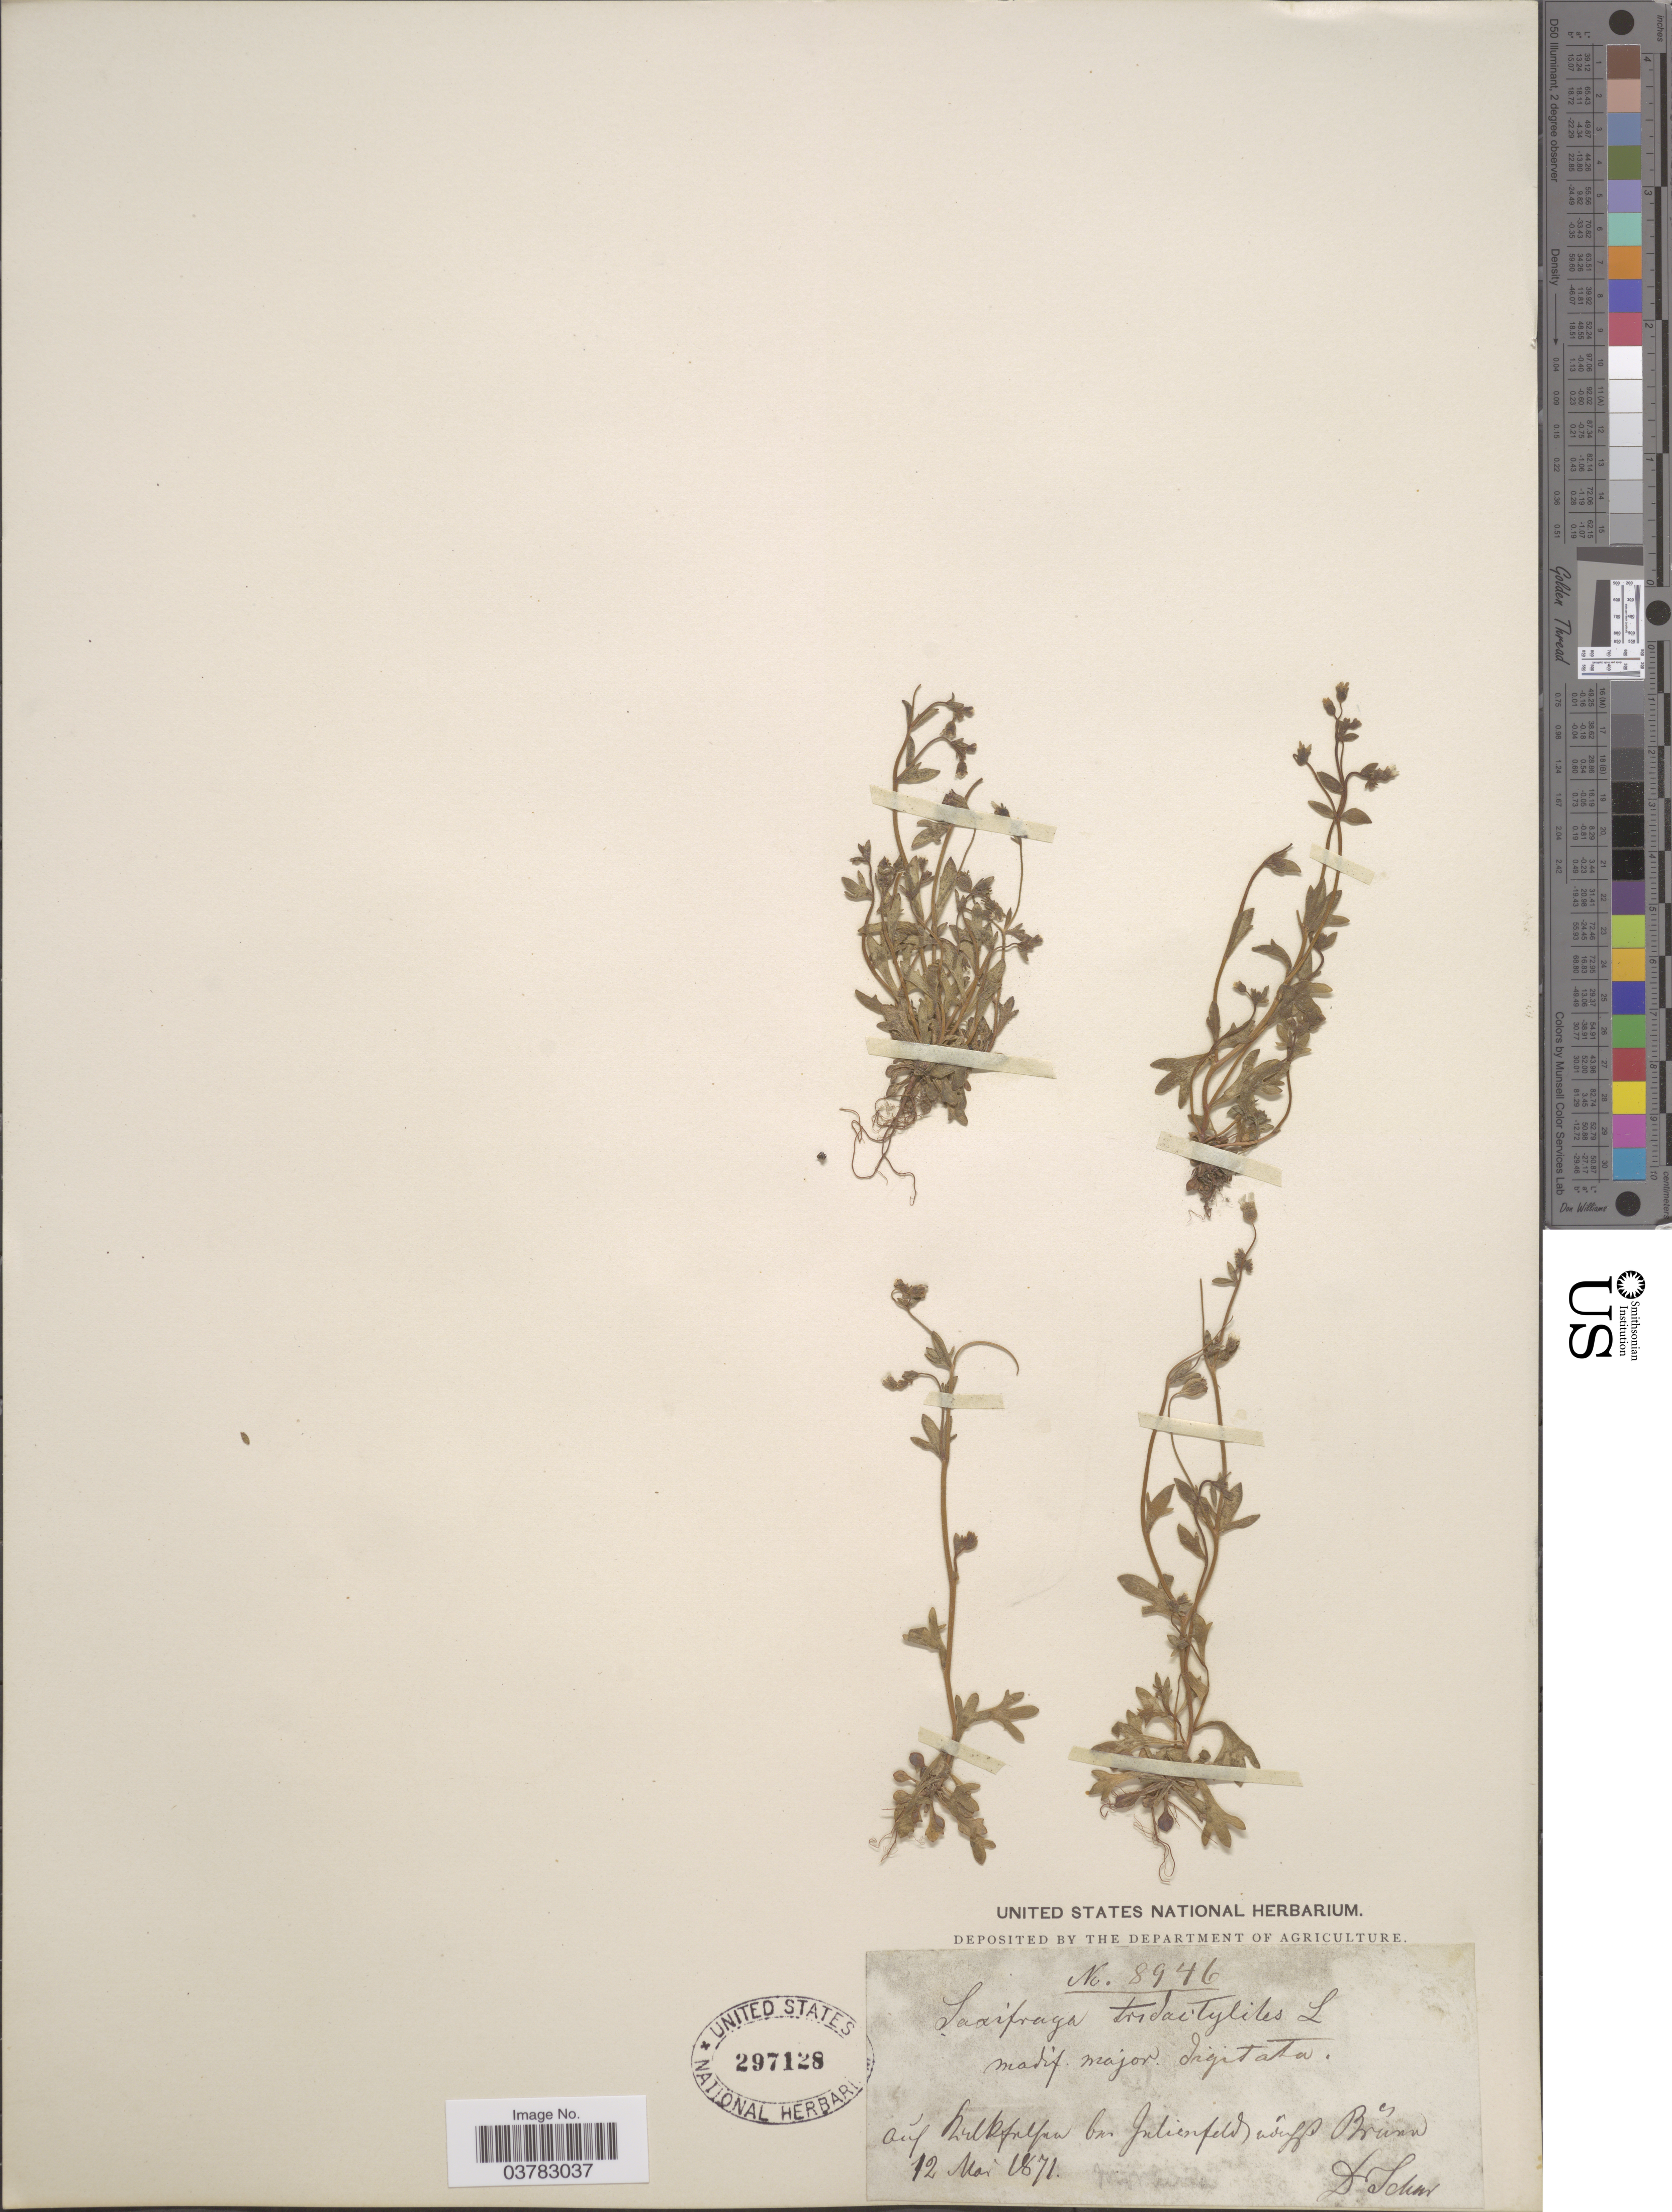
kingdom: Plantae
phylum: Tracheophyta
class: Magnoliopsida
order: Saxifragales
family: Saxifragaceae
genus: Saxifraga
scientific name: Saxifraga tridactylites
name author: L.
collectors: D. Schur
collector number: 8946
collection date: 1871-05-12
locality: Aûf [illegible text] Brûnn.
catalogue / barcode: US 297128